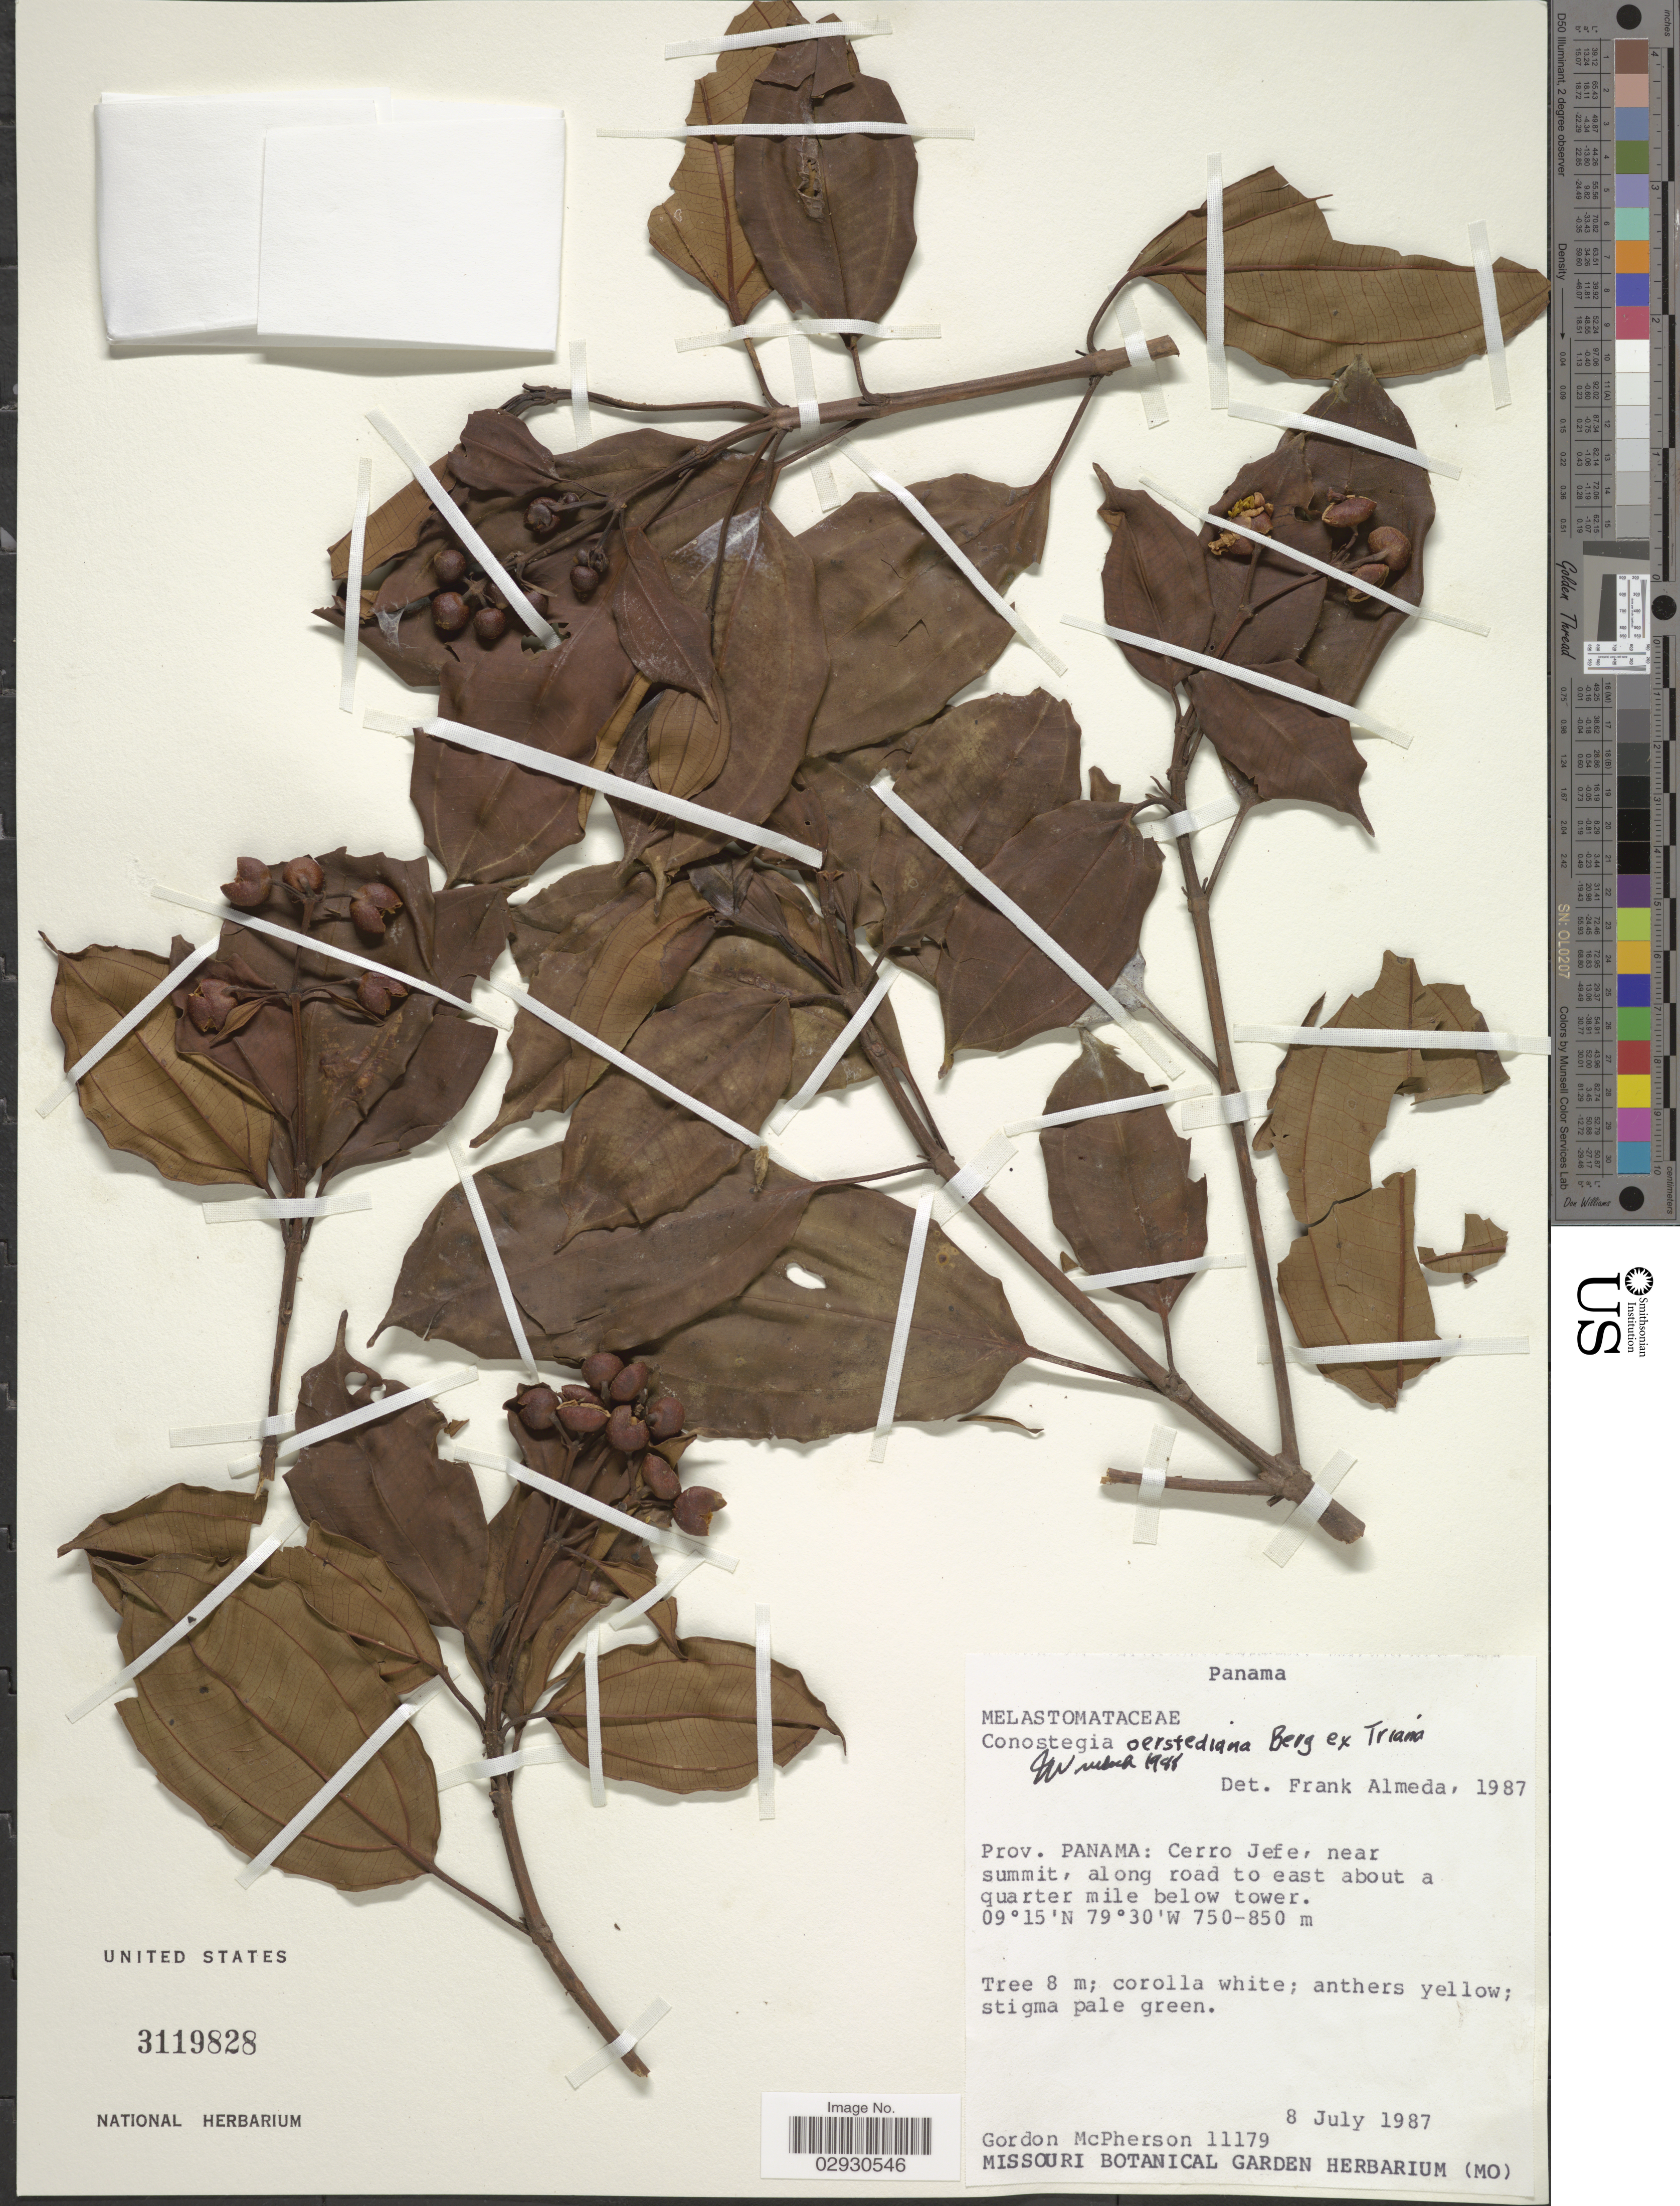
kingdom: Plantae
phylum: Tracheophyta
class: Magnoliopsida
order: Myrtales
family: Melastomataceae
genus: Conostegia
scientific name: Conostegia oerstediana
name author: O. Berg ex Triana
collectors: G. D. McPherson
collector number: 11179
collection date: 1987-07-08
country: Panama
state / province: Panamá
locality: Cerro Jefe, near summit, along road to east about a quarter mile below tower.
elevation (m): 750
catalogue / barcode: US 3119828